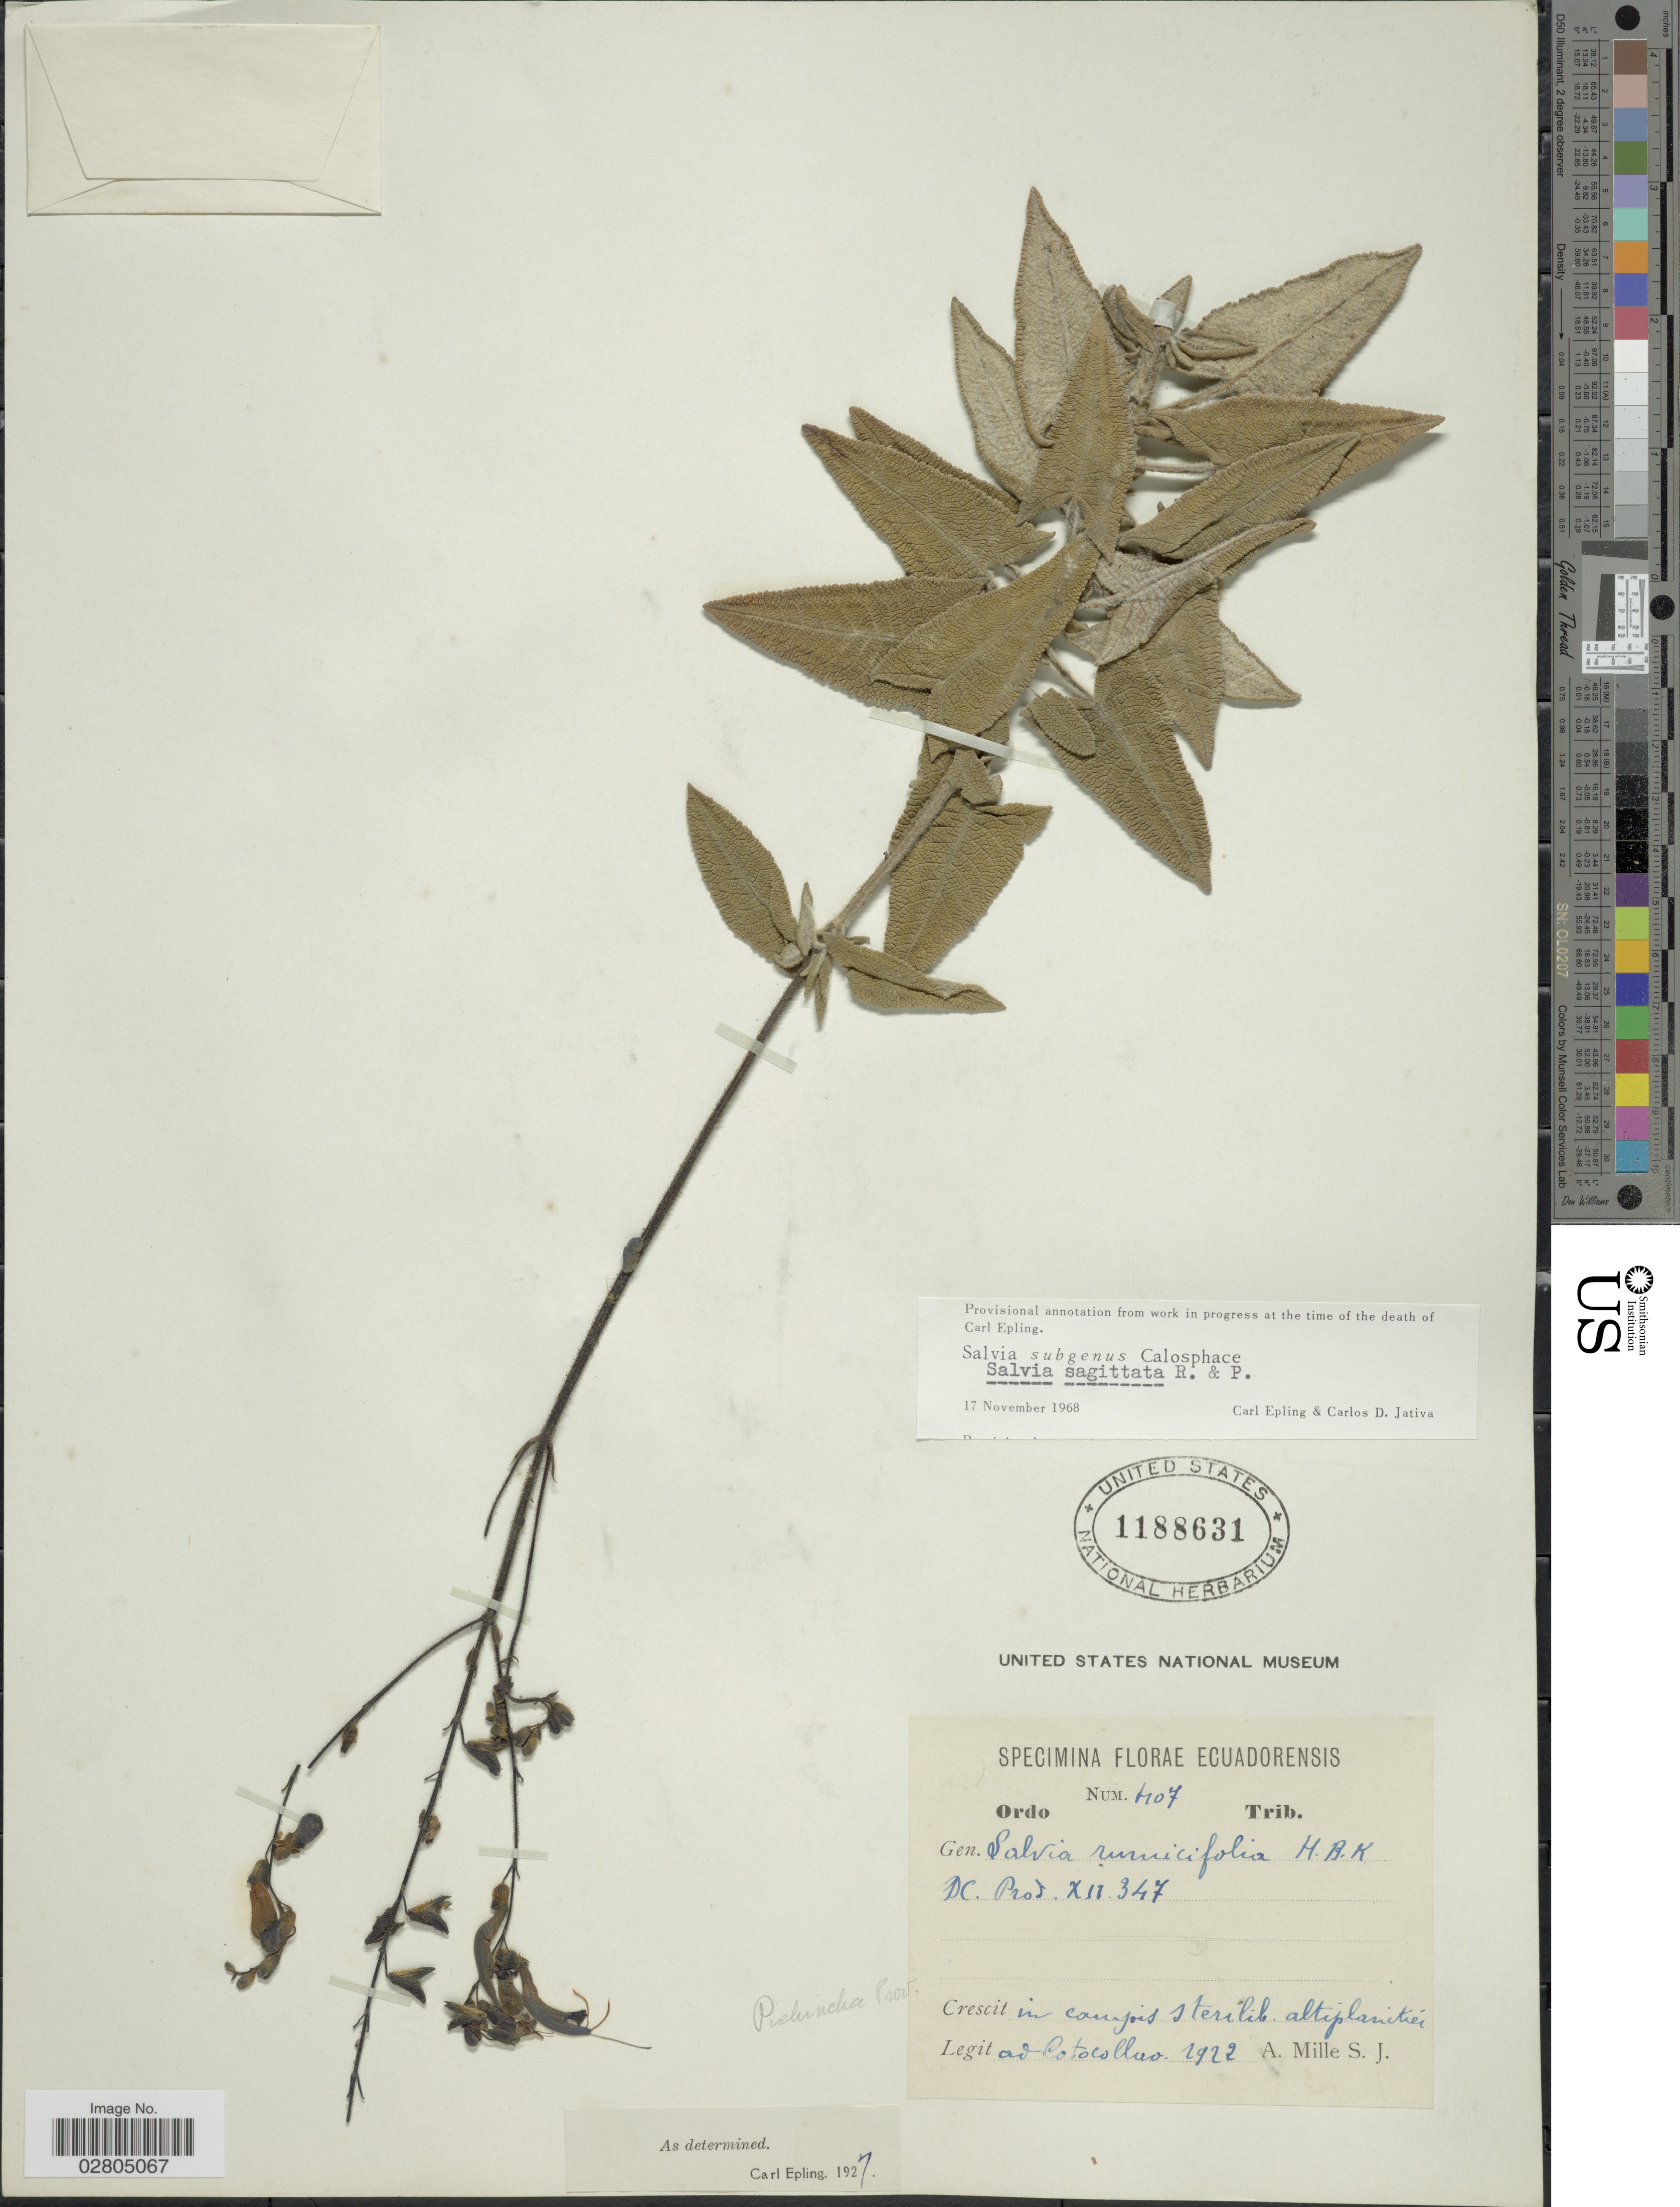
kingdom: Plantae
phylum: Tracheophyta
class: Magnoliopsida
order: Lamiales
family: Lamiaceae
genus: Salvia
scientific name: Salvia sagittata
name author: Ruiz & Pav.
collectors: A. Mille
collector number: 407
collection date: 1922-10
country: Ecuador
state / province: Pichincha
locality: In campis sterilib. altiplanitiei ad Cotocollao.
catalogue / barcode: US 1188631